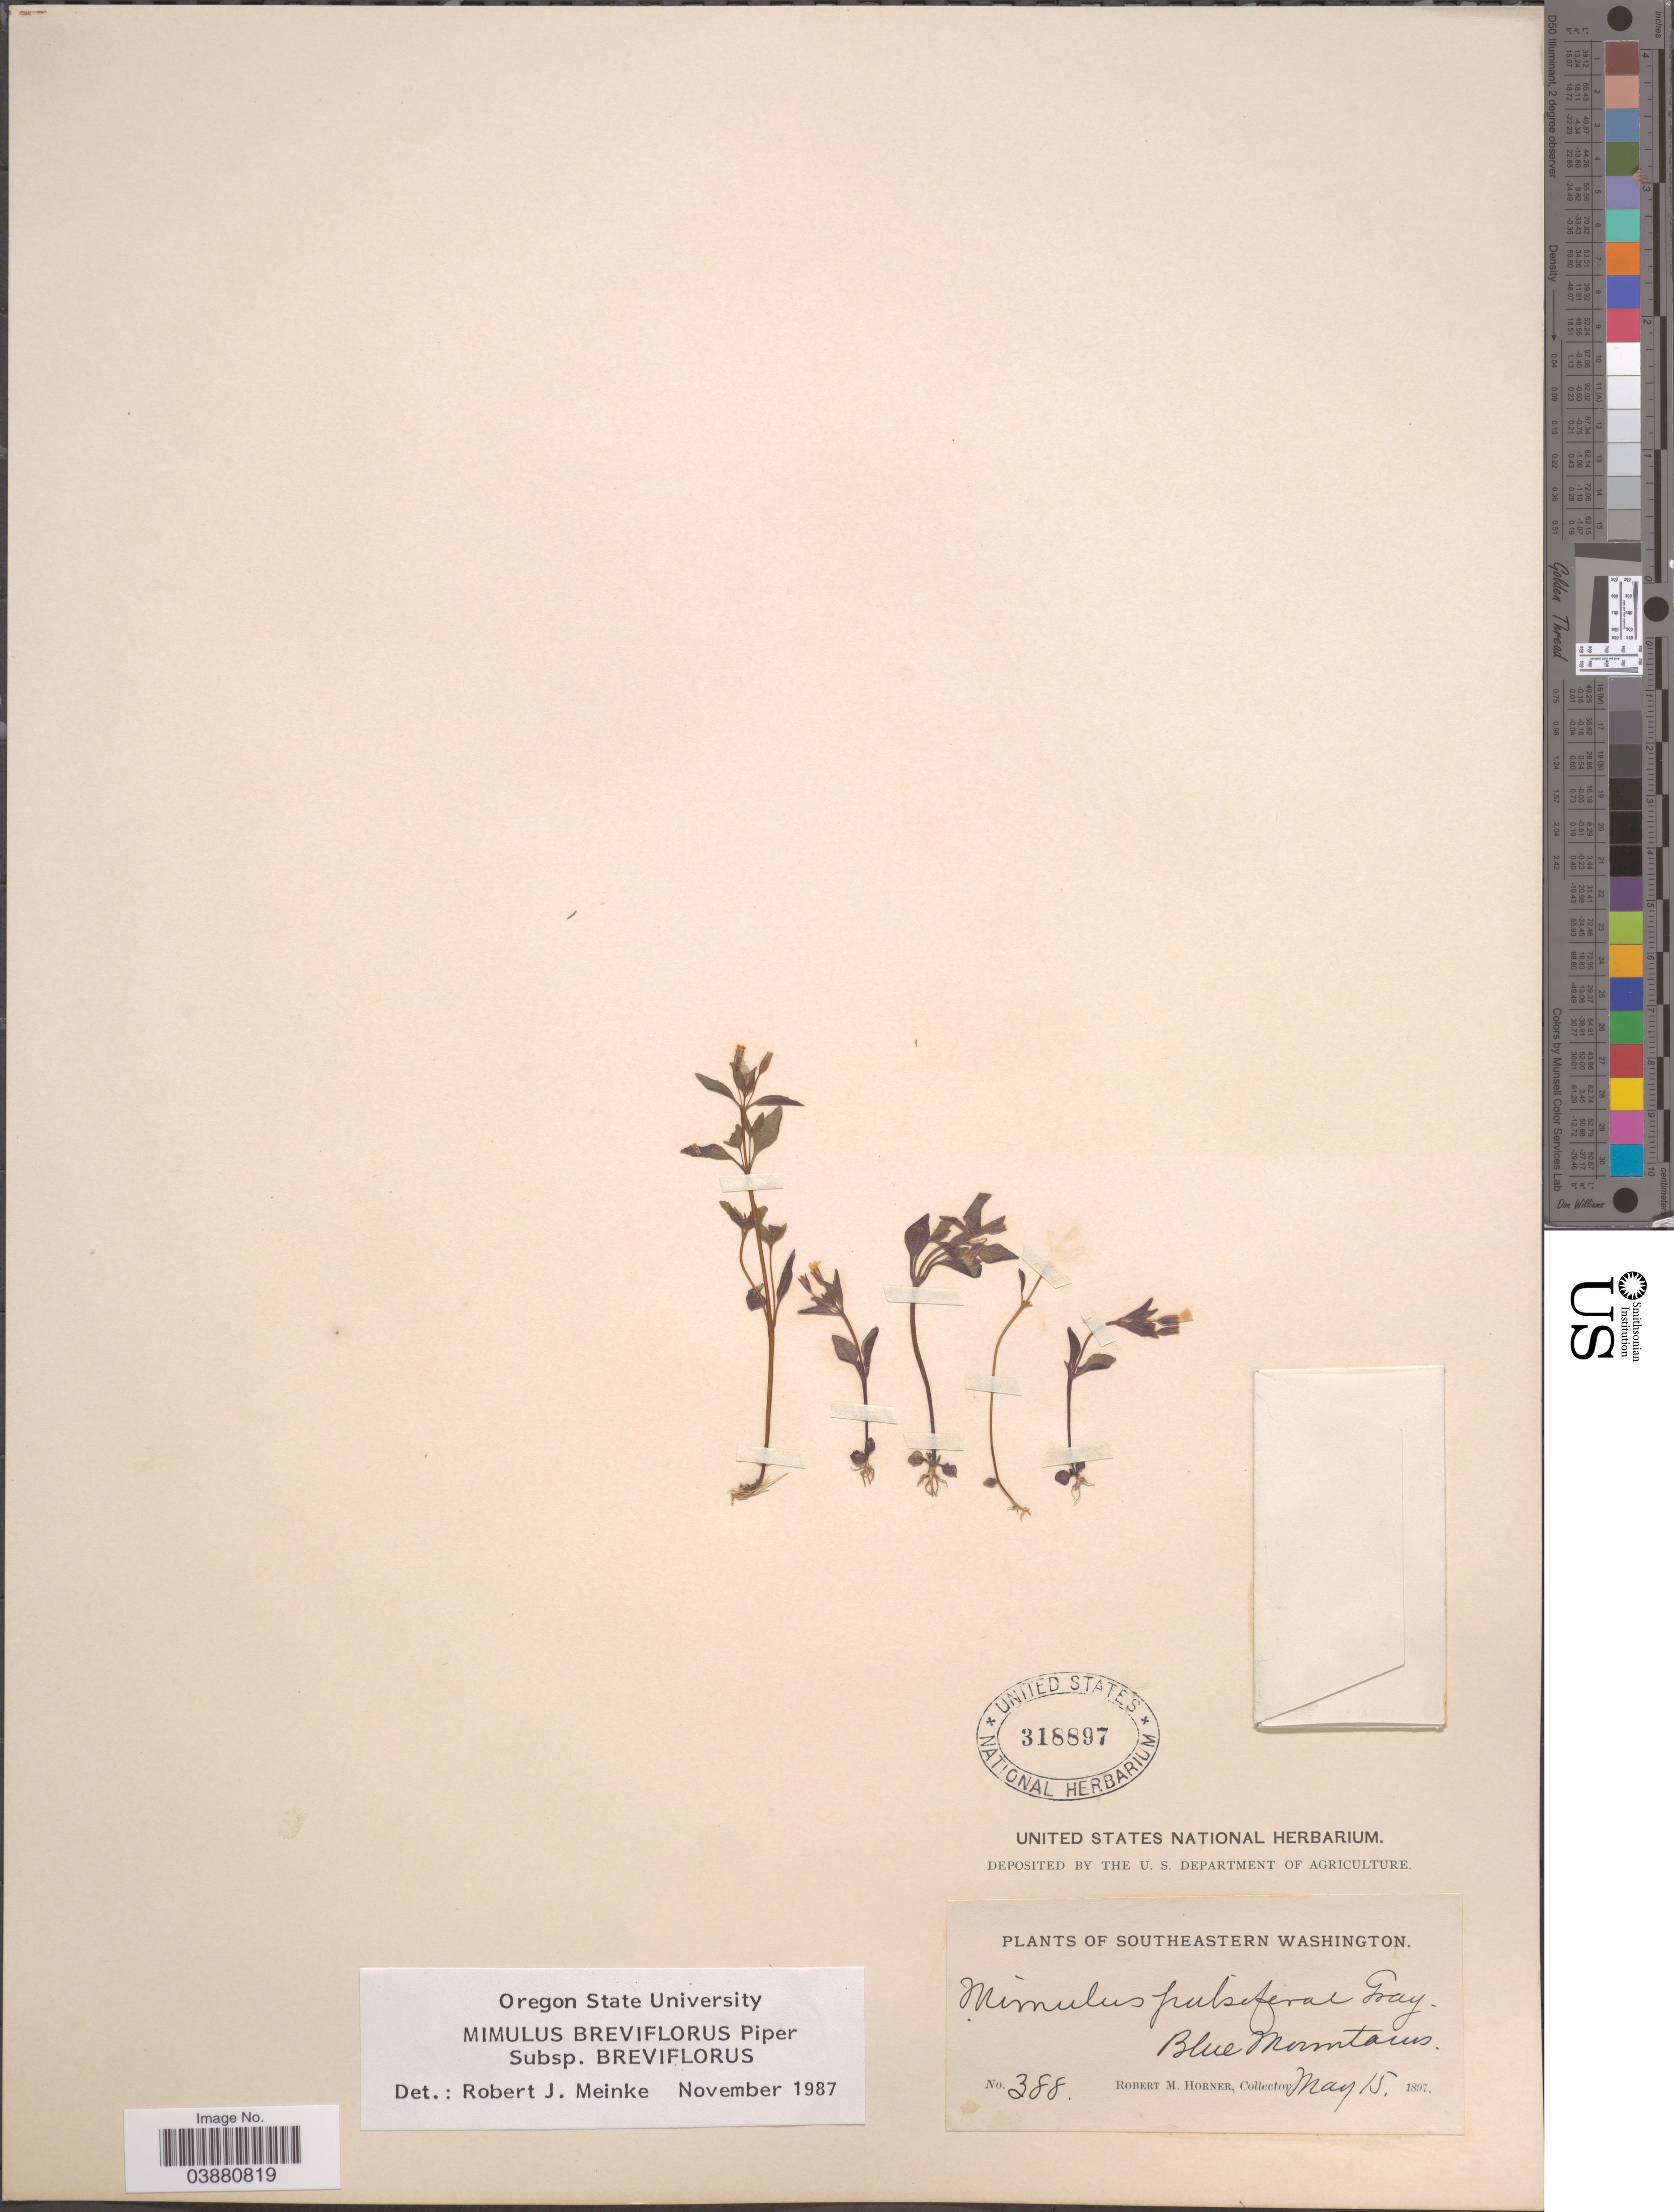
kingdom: Plantae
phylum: Tracheophyta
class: Magnoliopsida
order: Lamiales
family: Phrymaceae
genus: Mimulus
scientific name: Mimulus breviflorus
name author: Piper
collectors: R. Horner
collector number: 388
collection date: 1897-05-15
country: United States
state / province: Washington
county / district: Clallam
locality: Southeastern Washington. Blue Mountains.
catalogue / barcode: US 318897